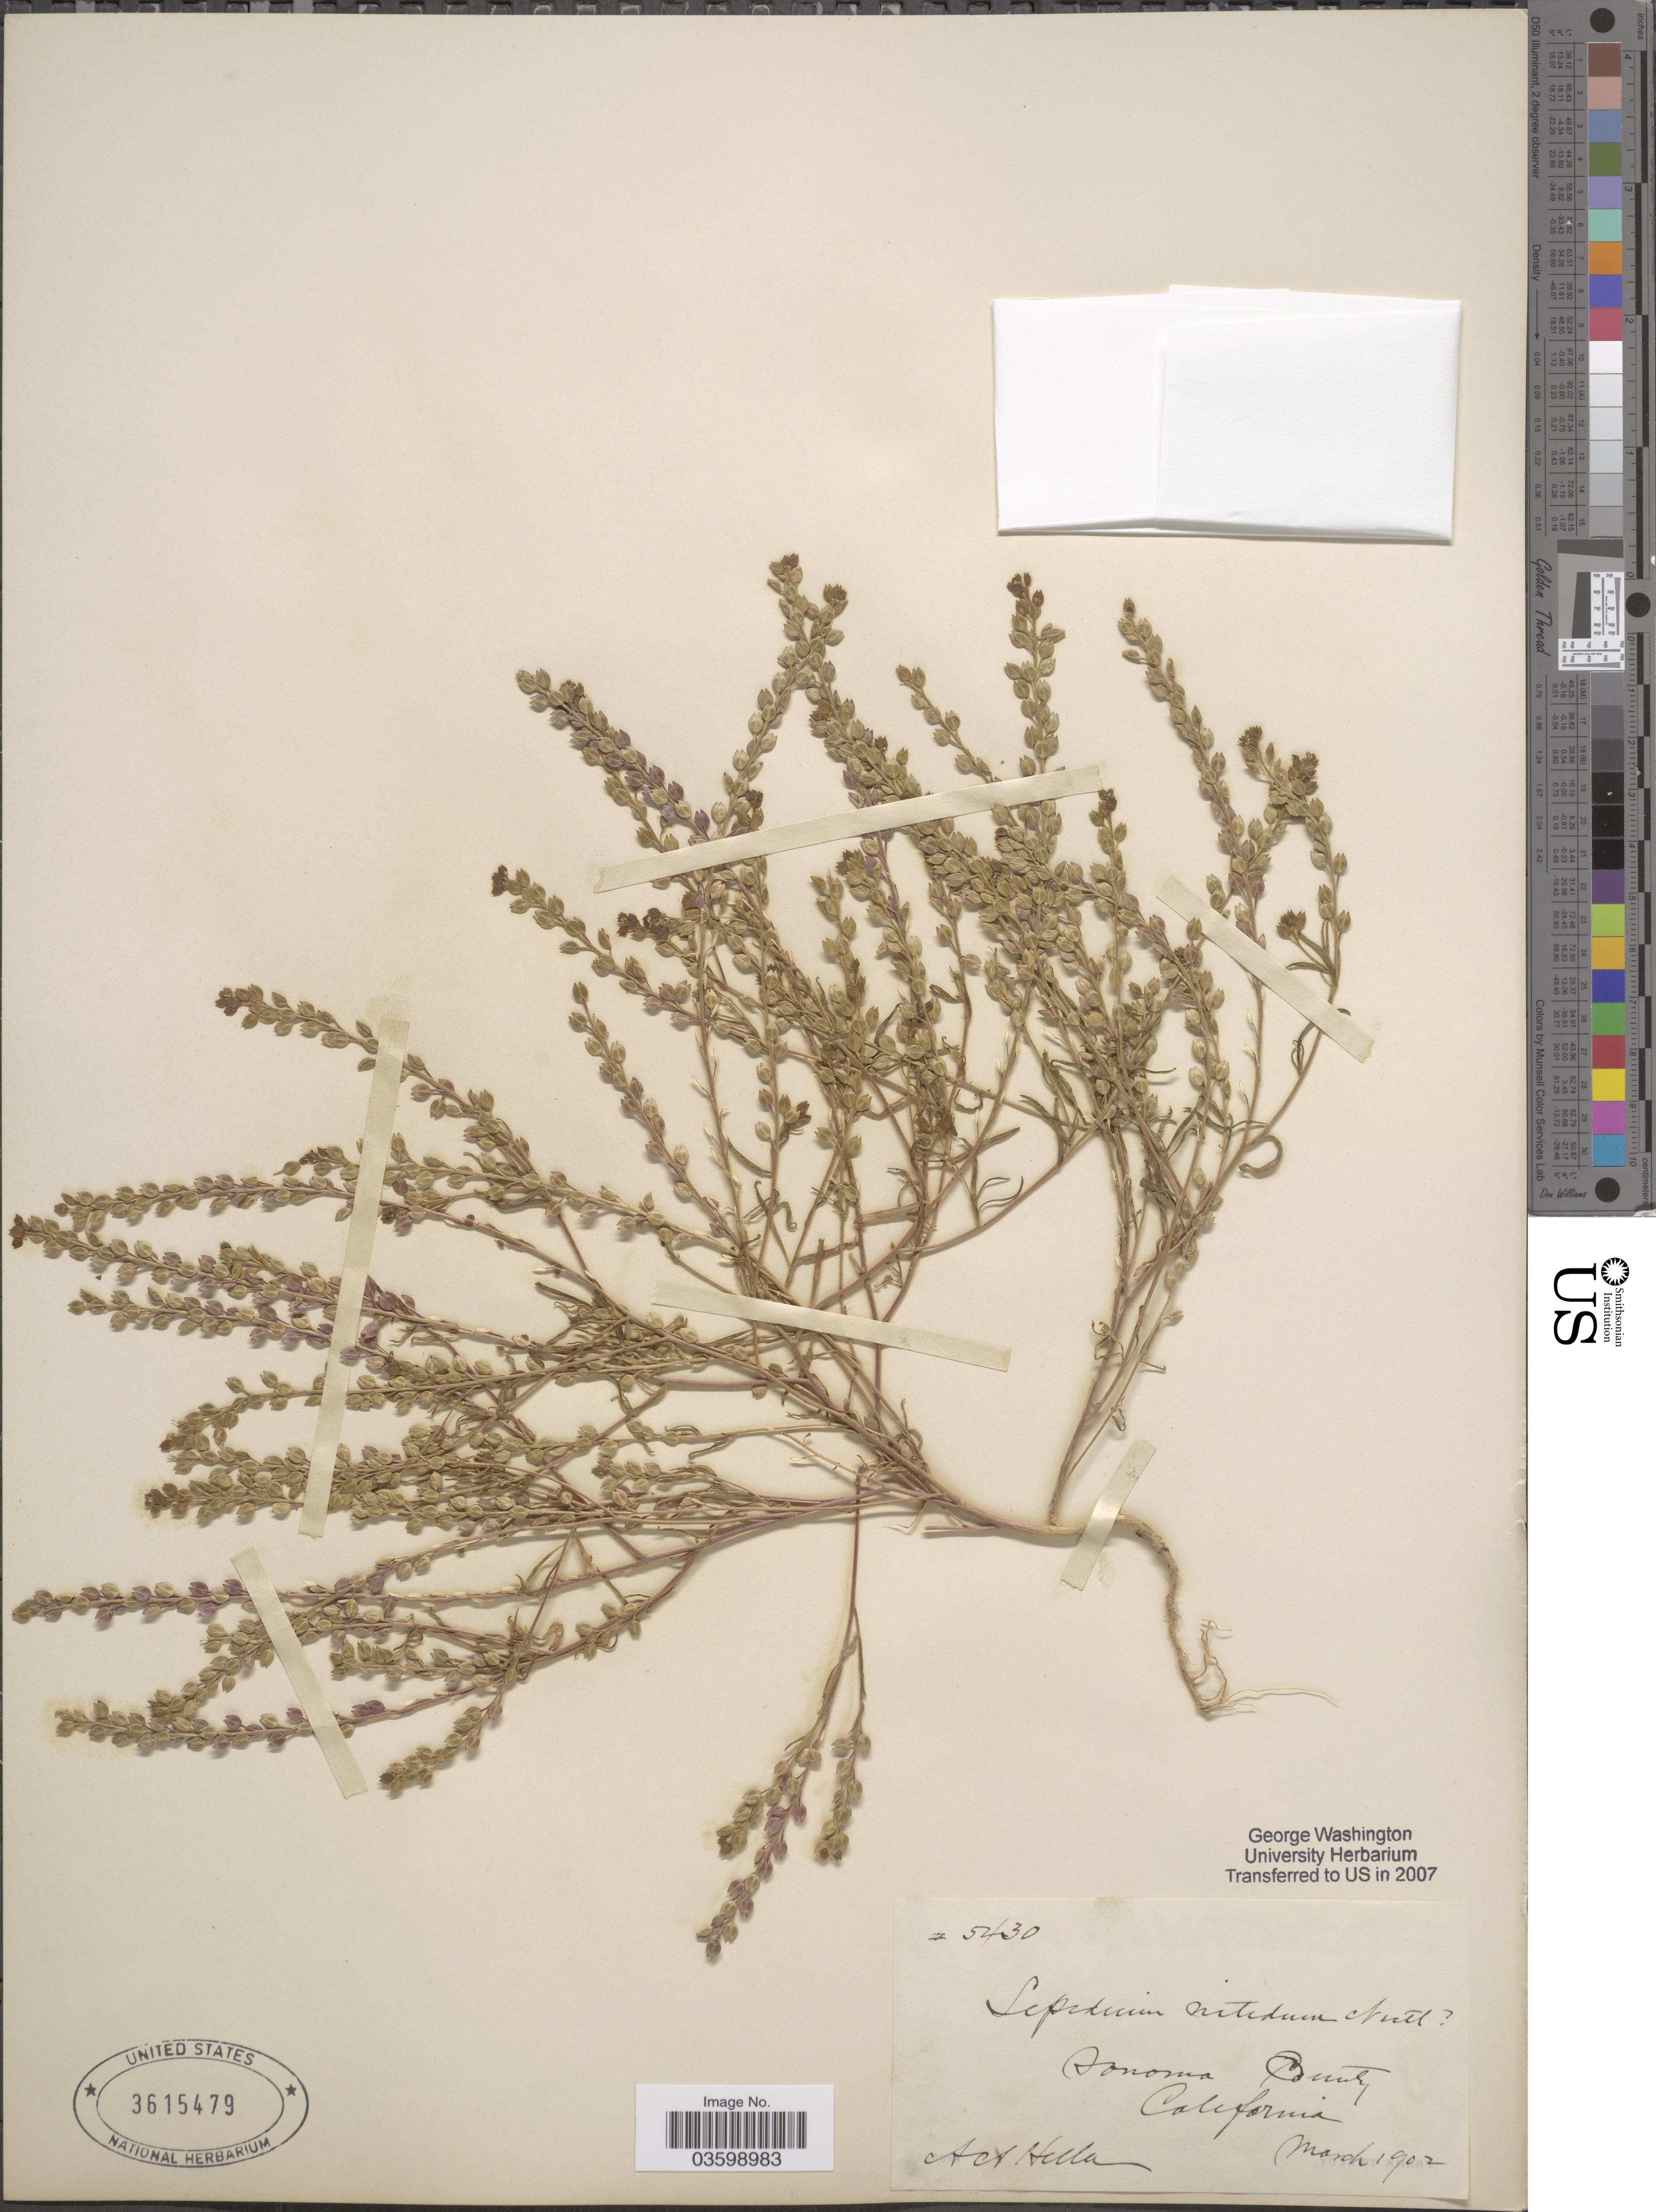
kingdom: Plantae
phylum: Tracheophyta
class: Magnoliopsida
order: Brassicales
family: Brassicaceae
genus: Lepidium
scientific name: Lepidium nitidum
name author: Nutt.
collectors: A. A. Heller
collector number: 5430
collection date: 1902-03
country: United States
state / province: California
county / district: Sonoma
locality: Sonoma County.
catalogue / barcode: US 3615479